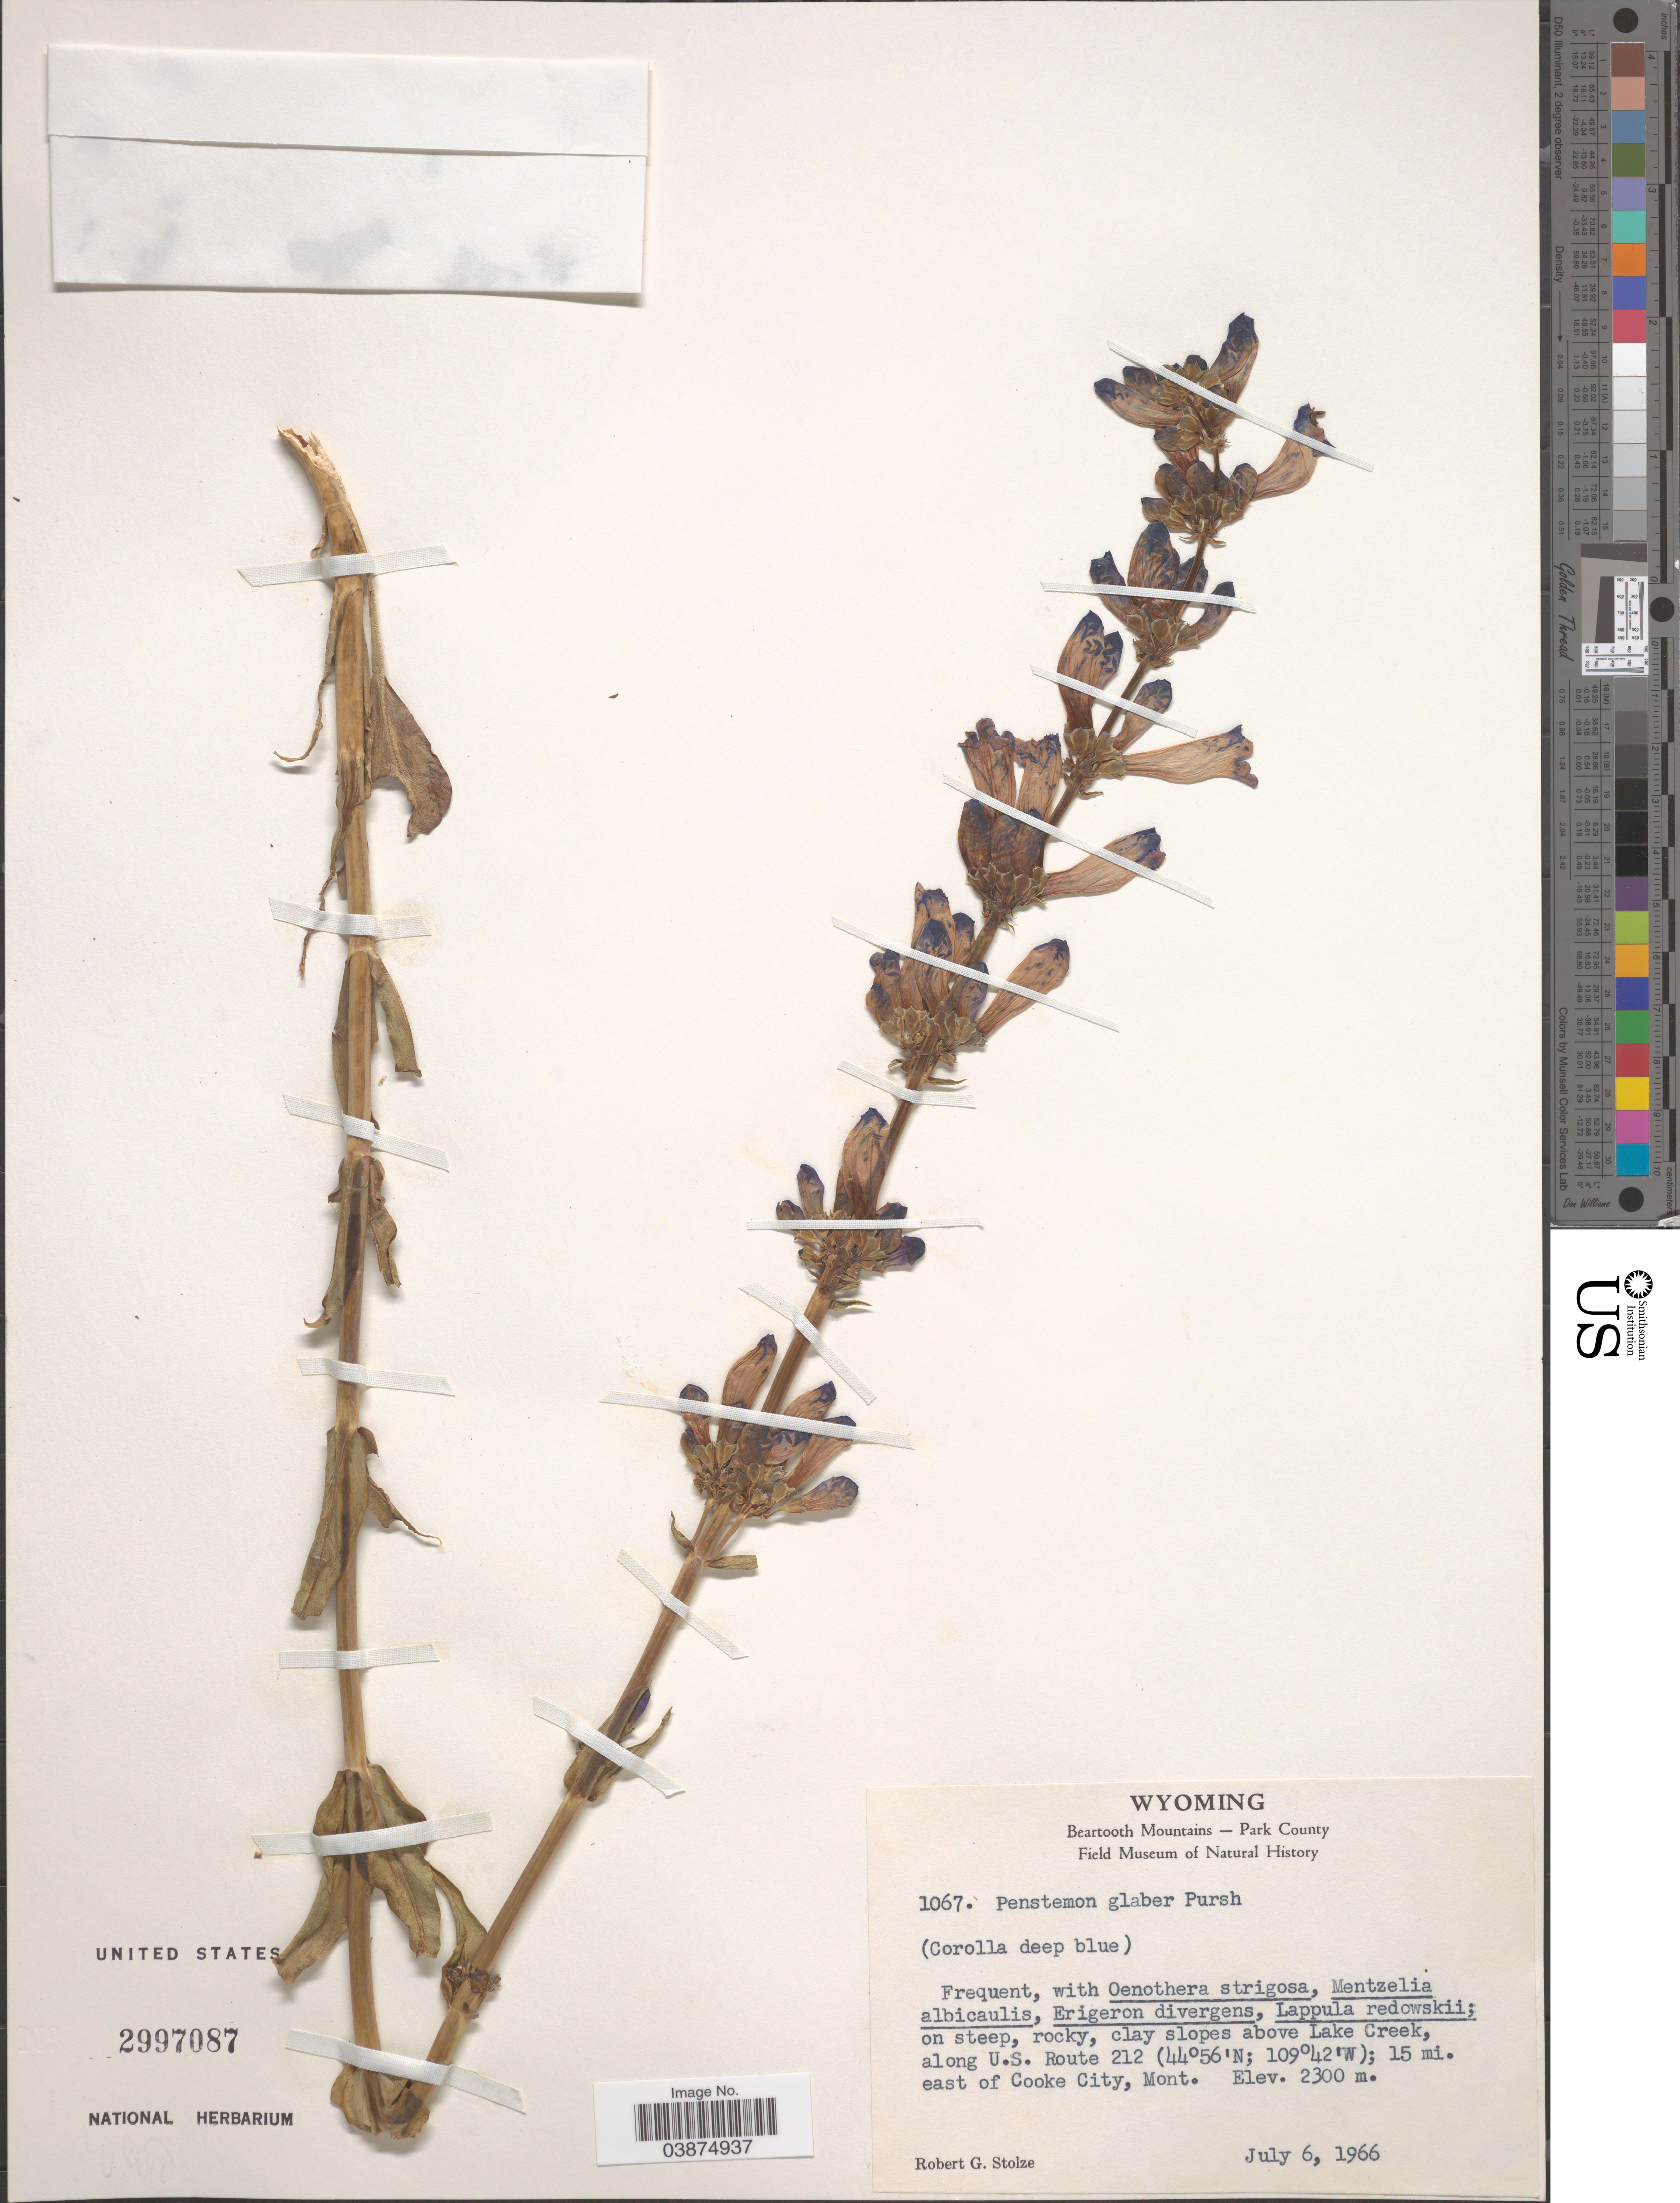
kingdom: Plantae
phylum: Tracheophyta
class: Magnoliopsida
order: Lamiales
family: Plantaginaceae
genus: Penstemon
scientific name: Penstemon glaber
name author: Pursh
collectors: R. G. Stolze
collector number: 1067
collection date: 1966-07-06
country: United States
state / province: Montana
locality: Beartooth Mountains - Park County. On steep, rocky, clay slopes above Lake Creek, along U.S. Route 212; 15 mi. east of Cooke City.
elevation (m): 2300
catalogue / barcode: US 2997087